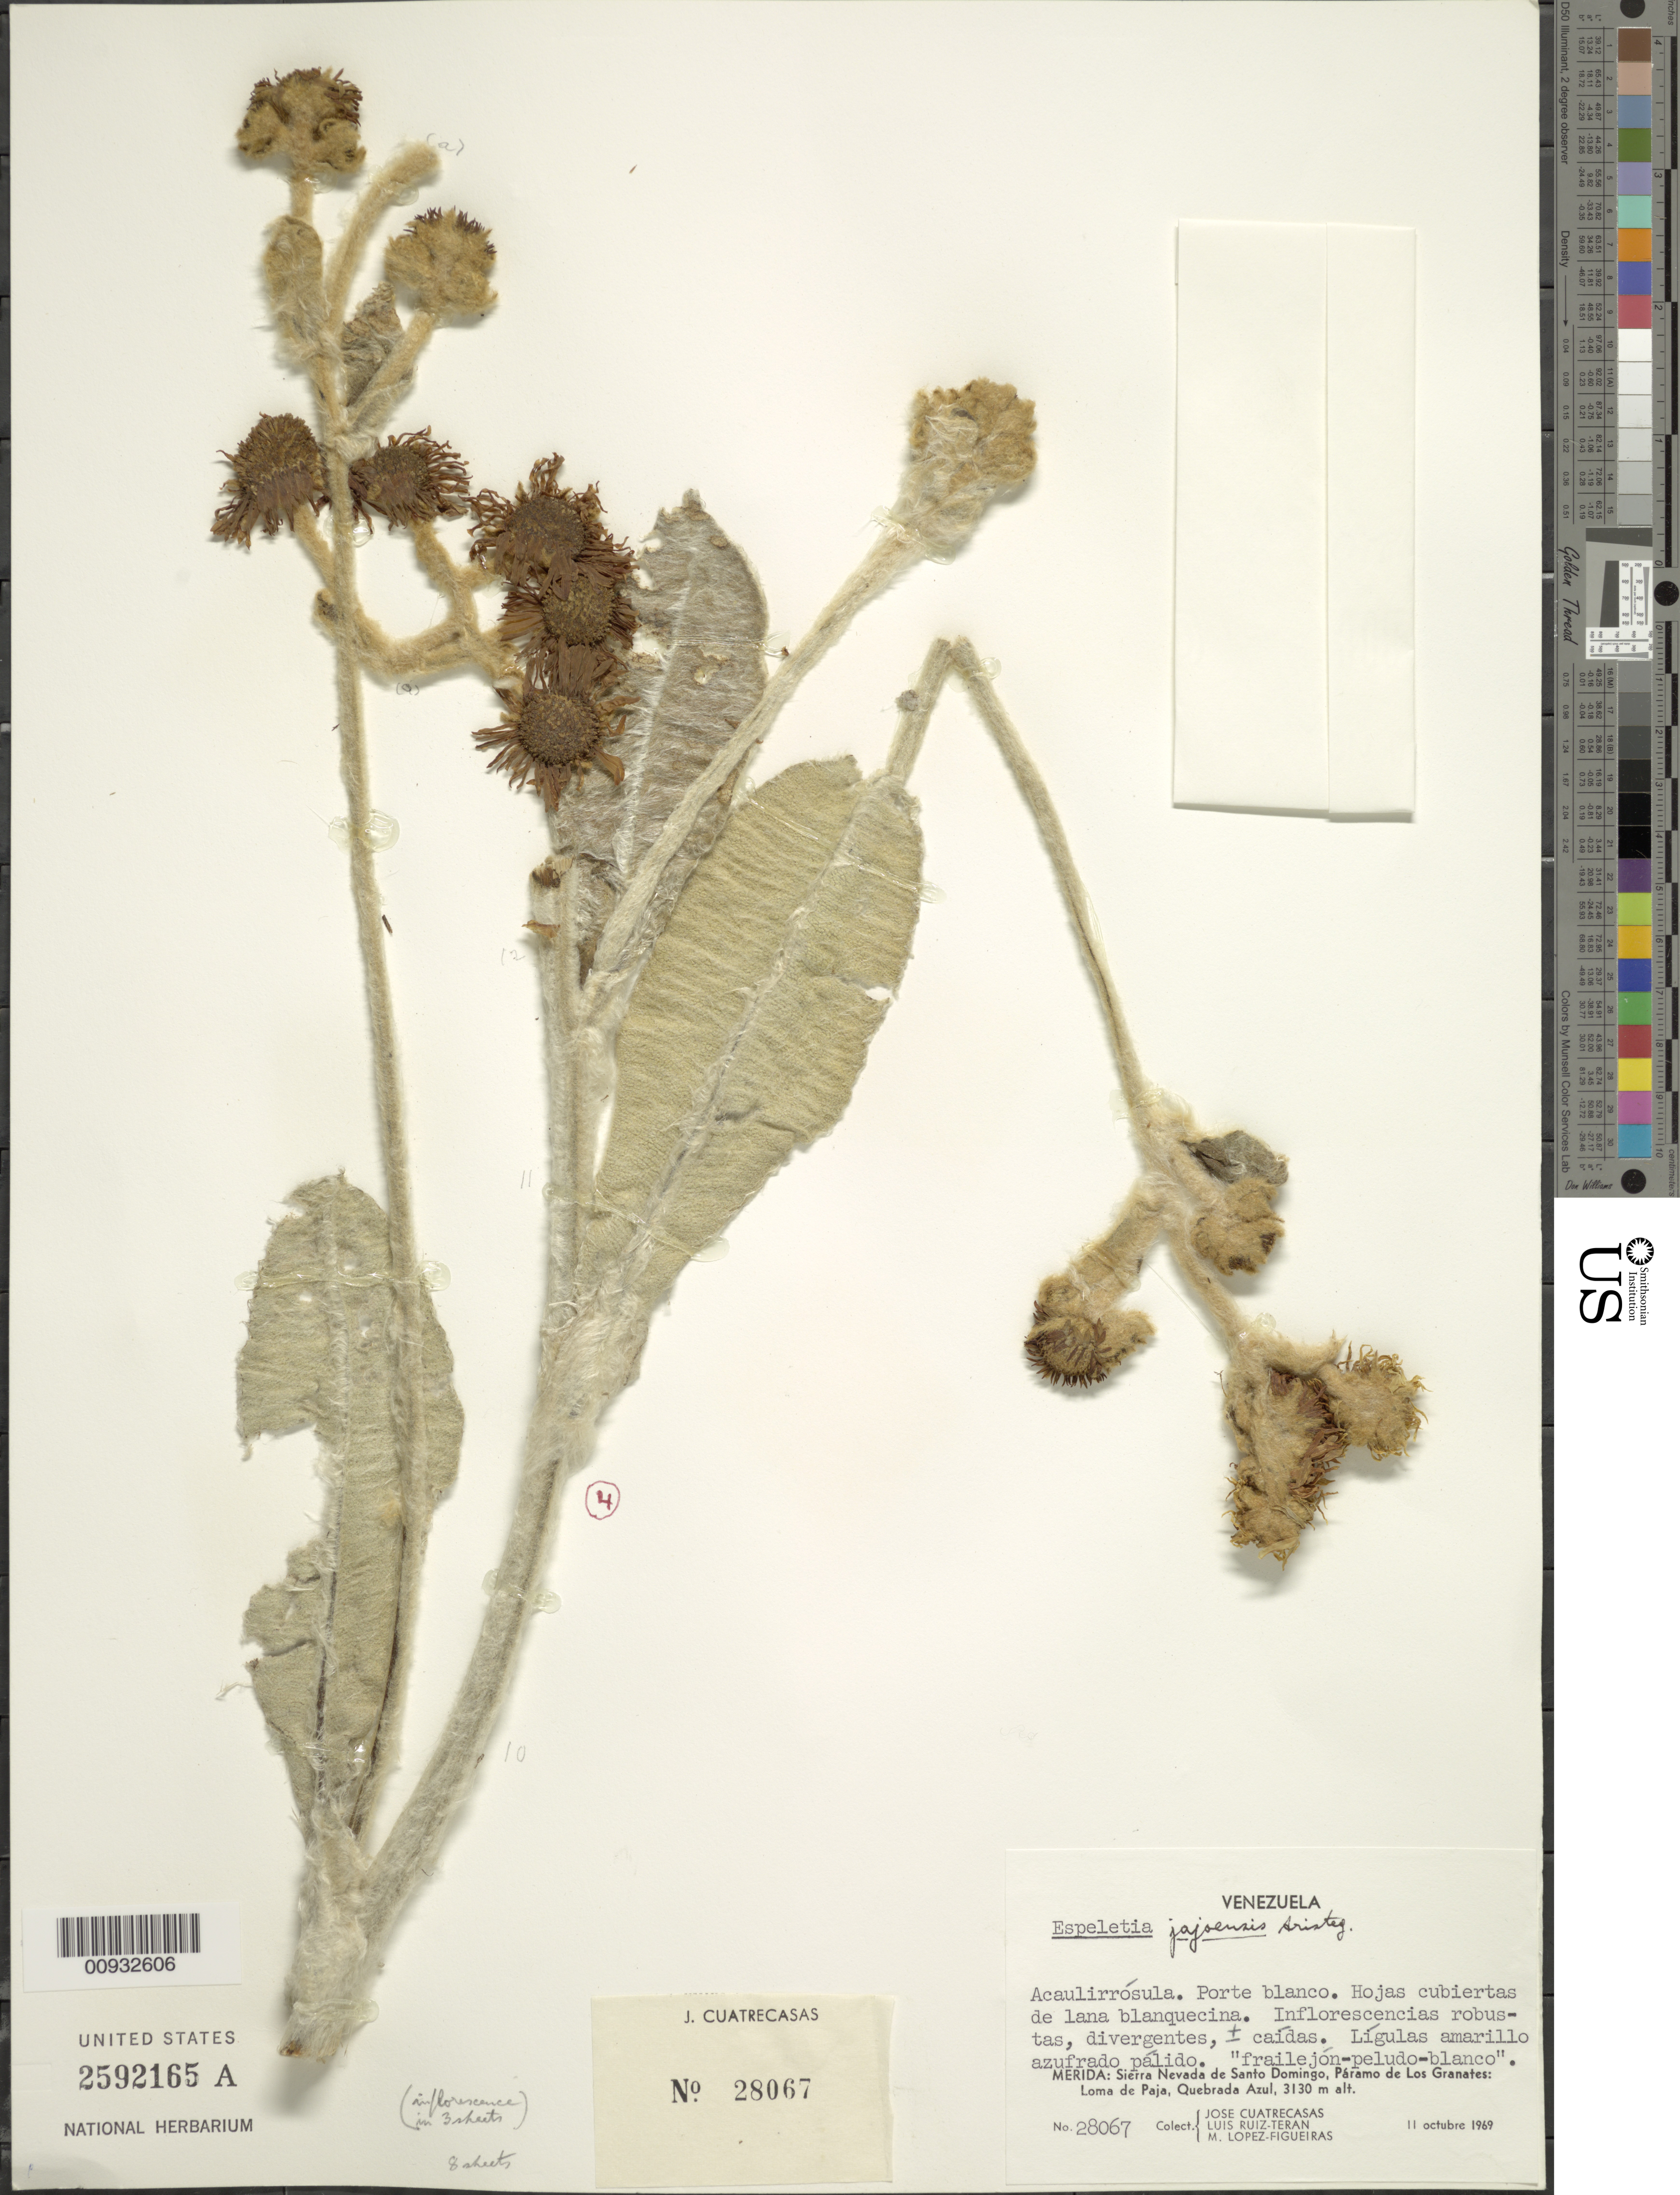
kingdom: Plantae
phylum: Tracheophyta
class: Magnoliopsida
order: Asterales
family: Asteraceae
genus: Espeletia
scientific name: Espeletia jajoensis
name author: Aristeg.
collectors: J. Cuatrecasas, L. E. Ruíz-Terán & M. López Figueiras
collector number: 28067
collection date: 1969-10-11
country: Venezuela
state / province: Mérida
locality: Páramo de los Granates. Sierra Nevada de Santo Domingo: Loma de Paja, Quebrada Azul.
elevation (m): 3130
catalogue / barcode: US 2592165A